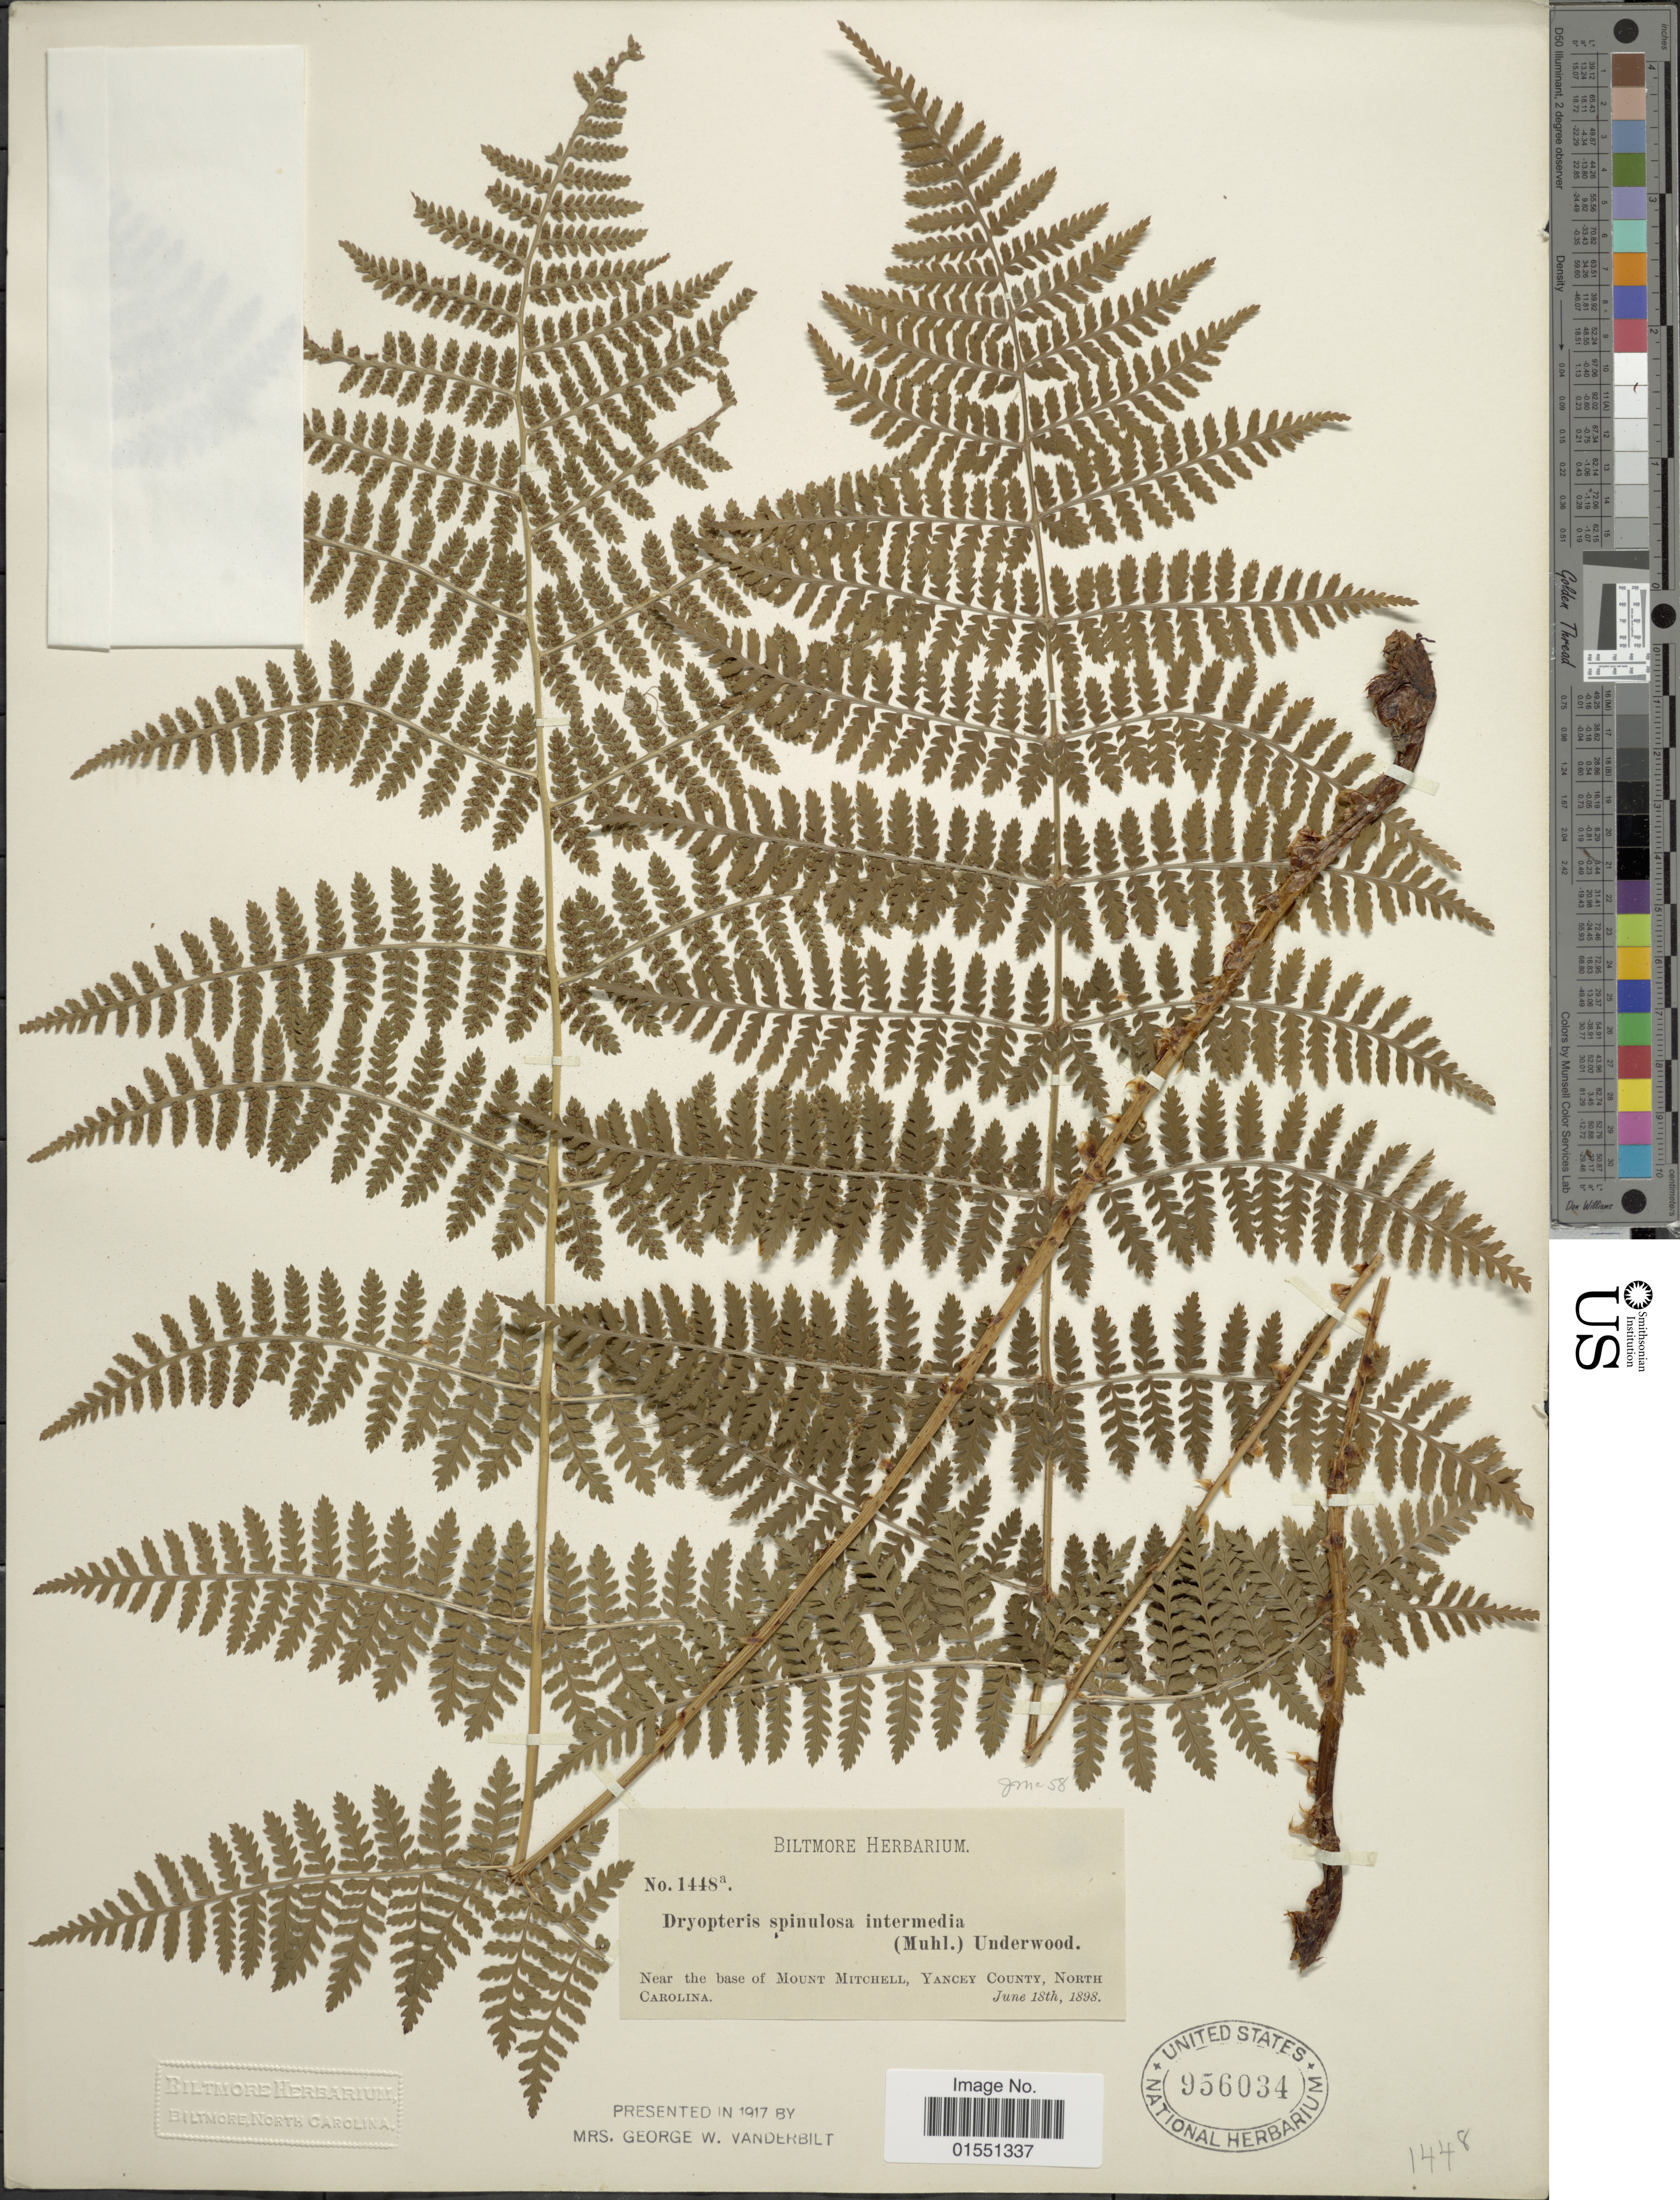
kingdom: Plantae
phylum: Tracheophyta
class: Polypodiopsida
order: Polypodiales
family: Dryopteridaceae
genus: Dryopteris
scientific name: Dryopteris intermedia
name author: (Muhl.) A. Gray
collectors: ex herb. Biltmore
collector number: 1448a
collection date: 1898-06-18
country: United States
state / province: North Carolina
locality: Near the base of Mount Mitchell, Yancey County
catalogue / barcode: US 956034